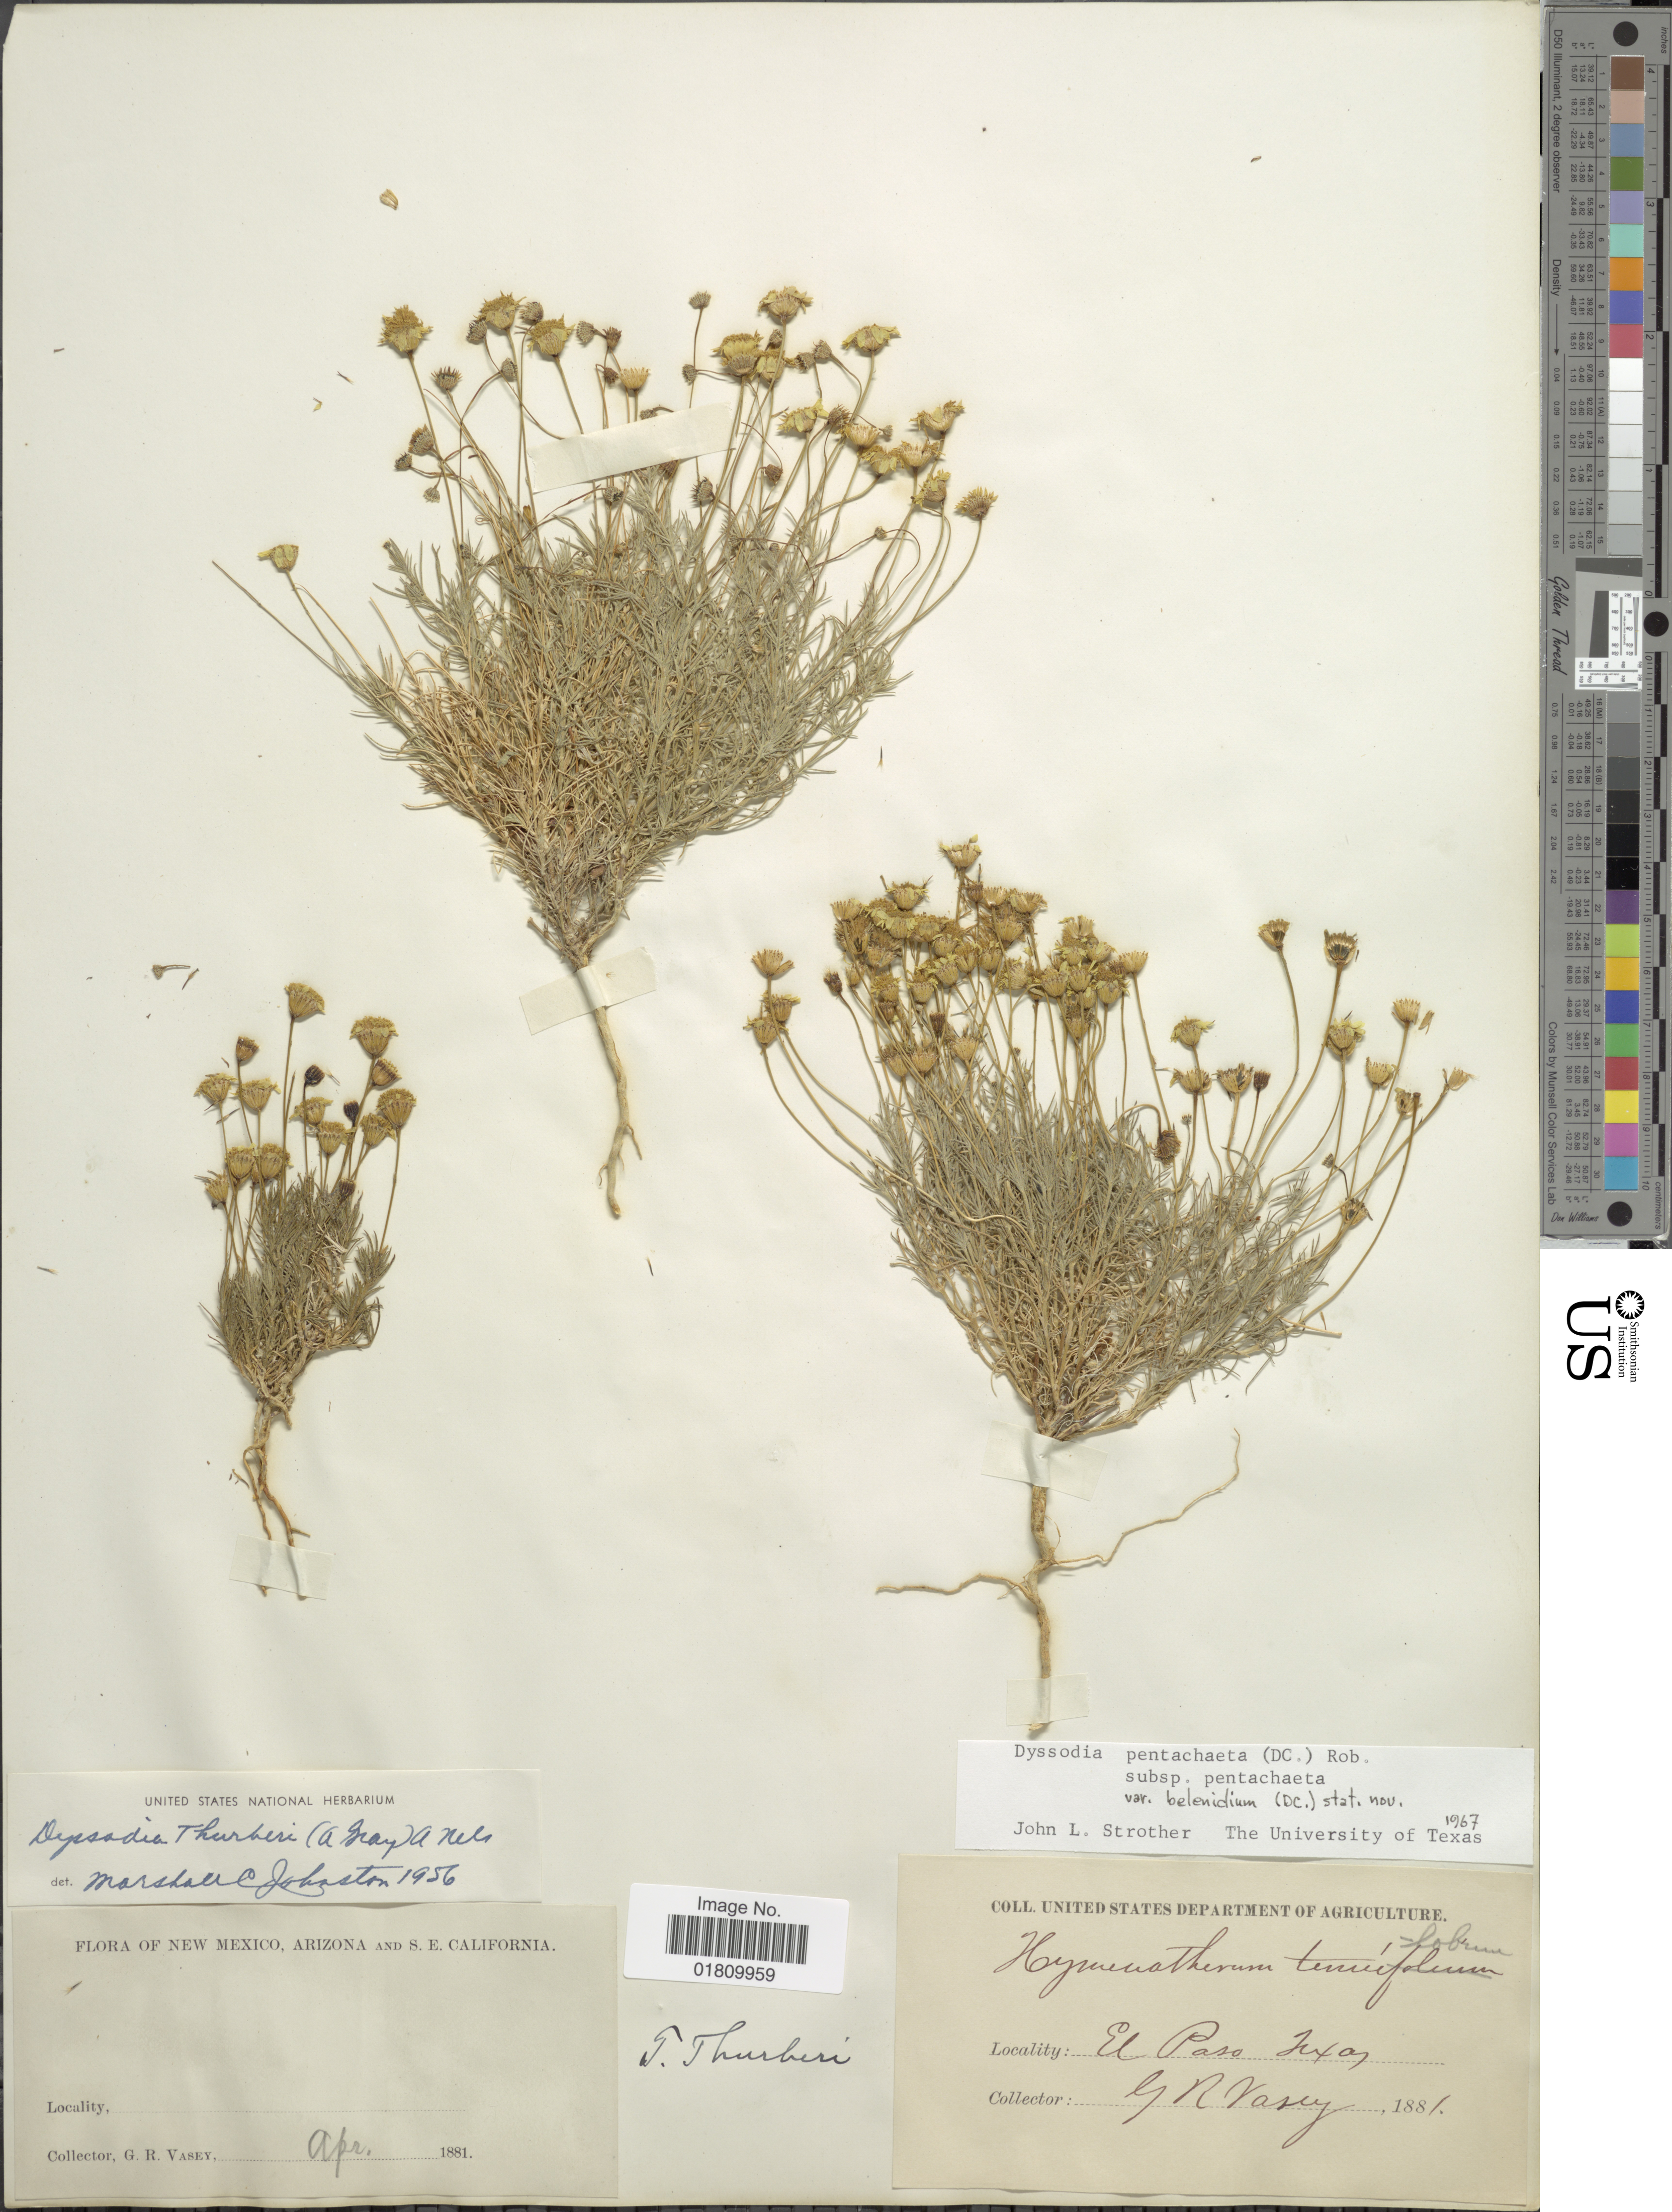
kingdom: Plantae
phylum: Tracheophyta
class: Magnoliopsida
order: Asterales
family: Asteraceae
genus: Thymophylla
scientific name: Thymophylla pentachaeta var. belenidium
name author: (DC.) Strother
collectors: G. R. Vasey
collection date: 1881-04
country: United States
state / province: Texas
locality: El Paso